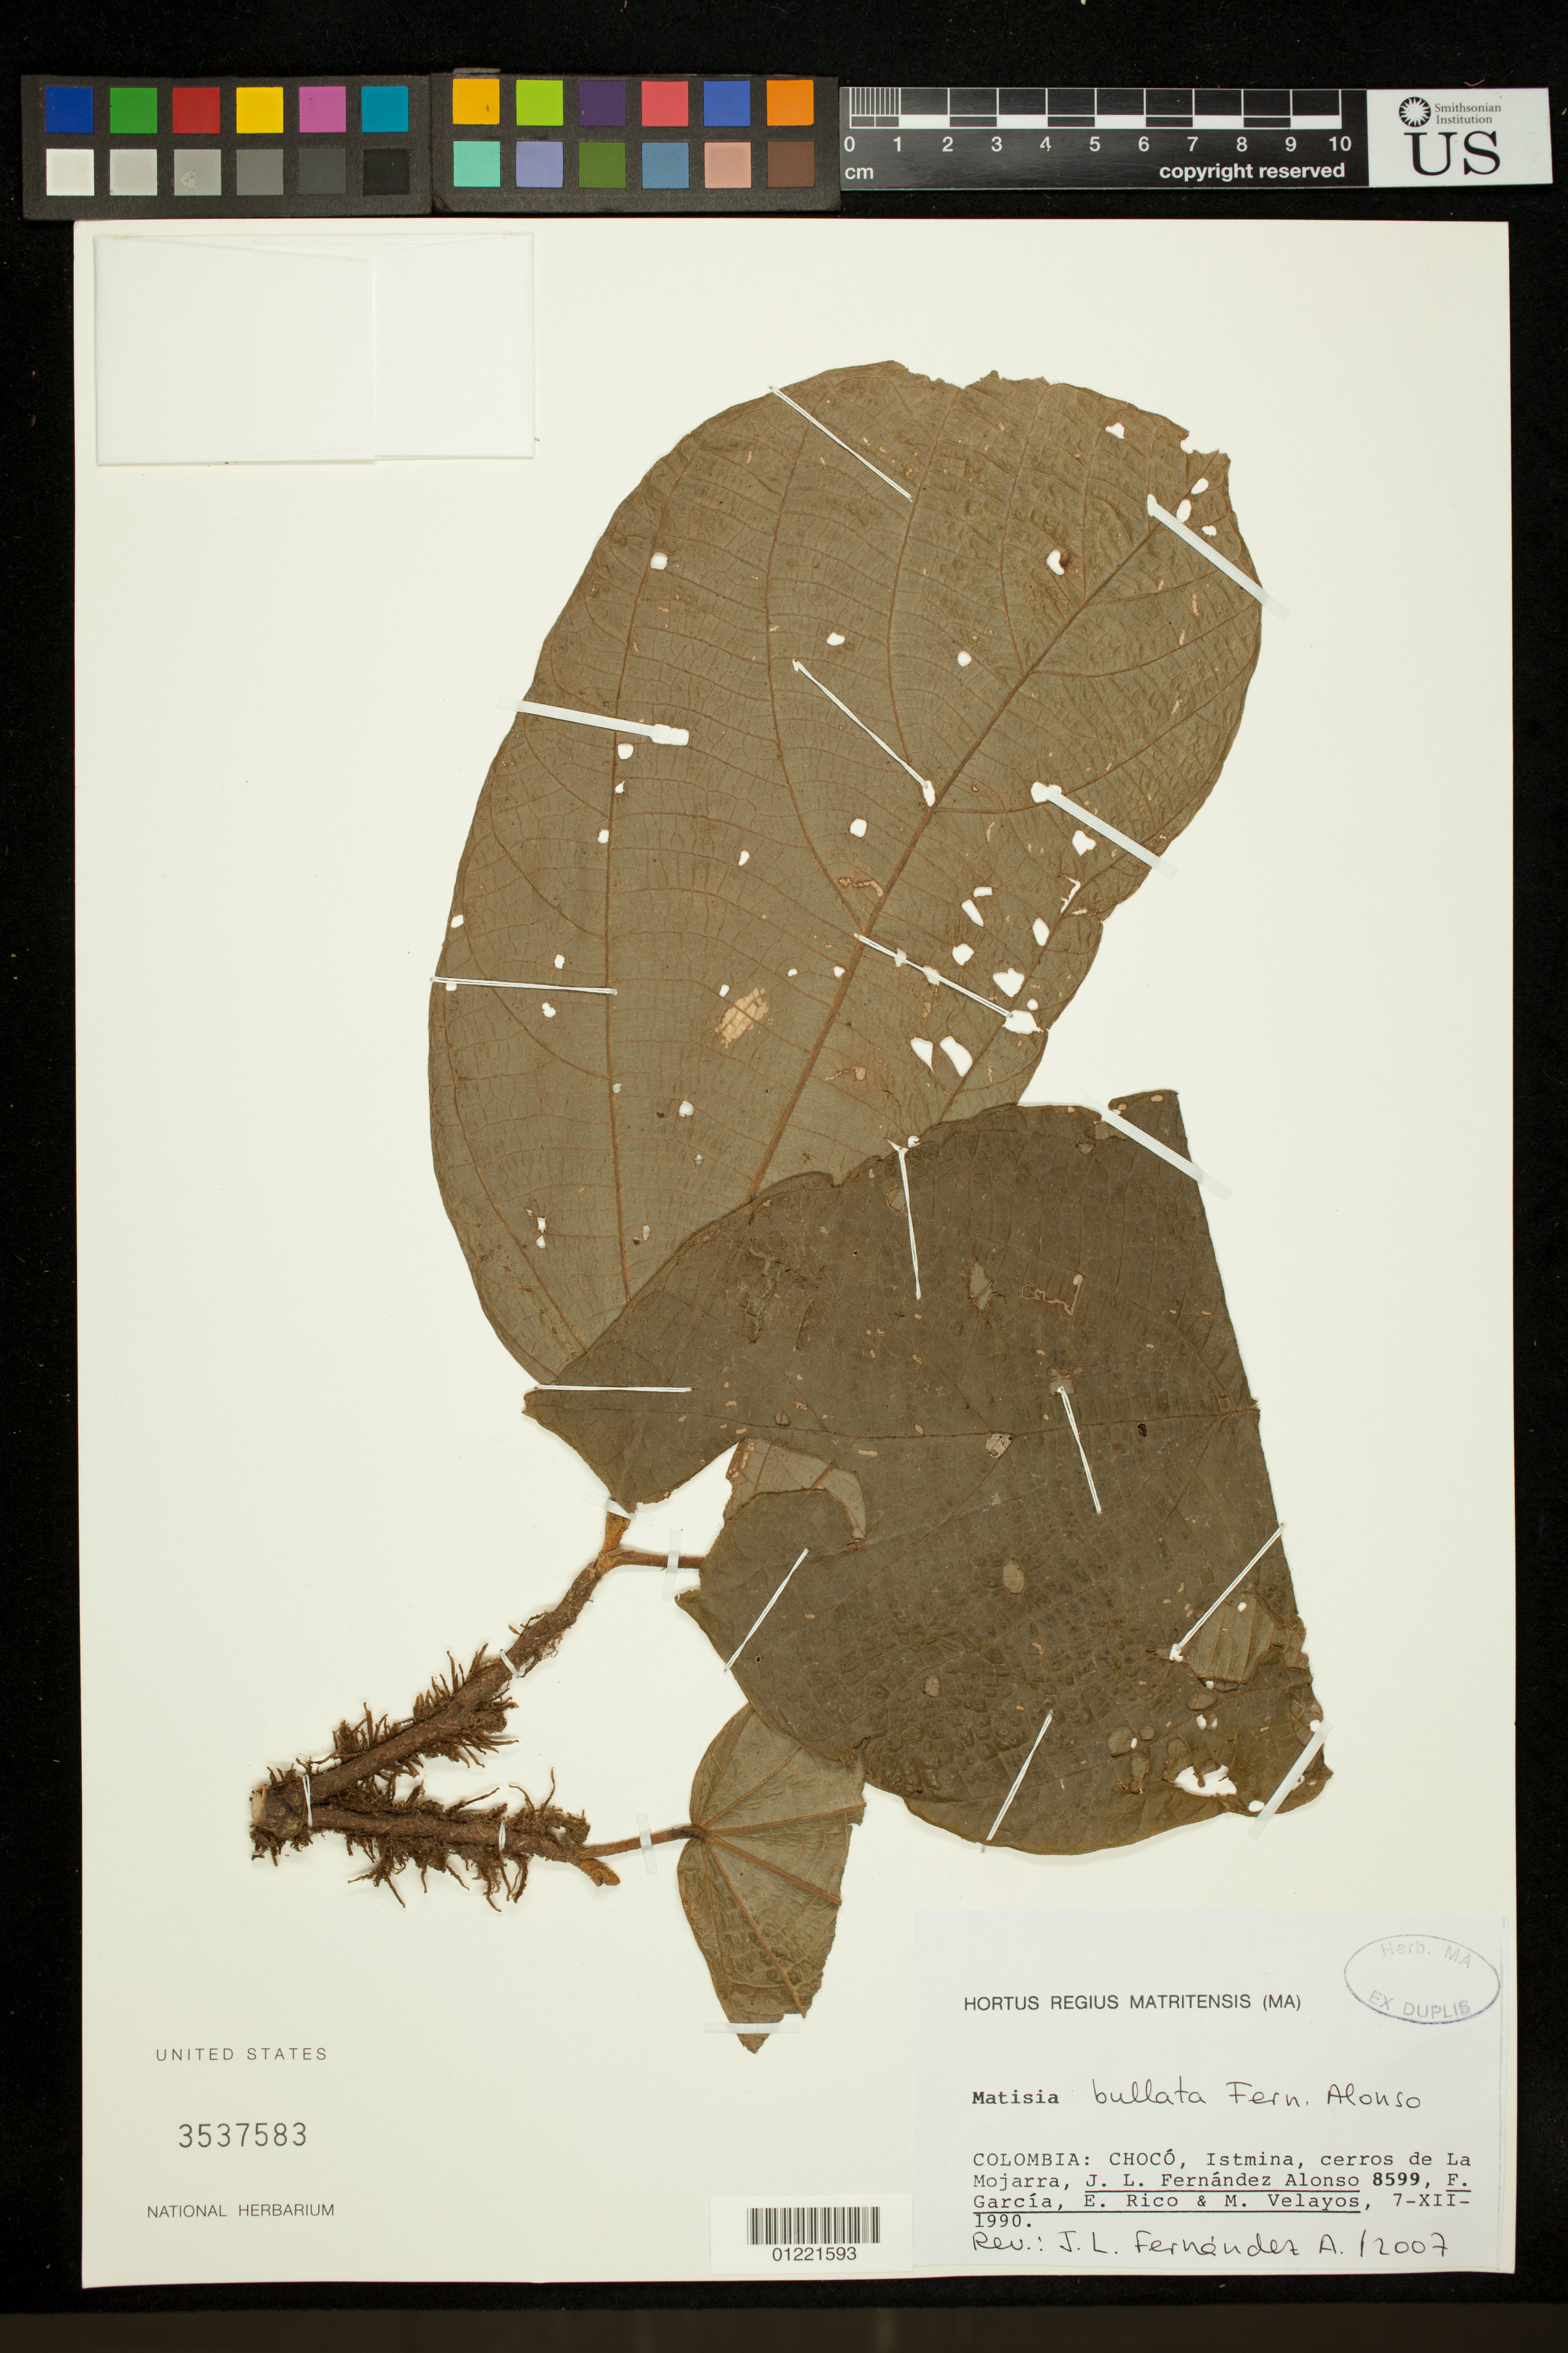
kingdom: Plantae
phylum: Tracheophyta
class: Magnoliopsida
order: Malvales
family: Malvaceae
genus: Matisia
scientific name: Matisia bullata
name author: Fern. Alonso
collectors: J. L. Fernández-Alonso, F. Garcia, E. Rico & M. Velayos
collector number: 8599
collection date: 1990-12-07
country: Colombia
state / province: Choco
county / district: Istmina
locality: Istmina, cerros de La Mojarra.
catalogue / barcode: US 3537583